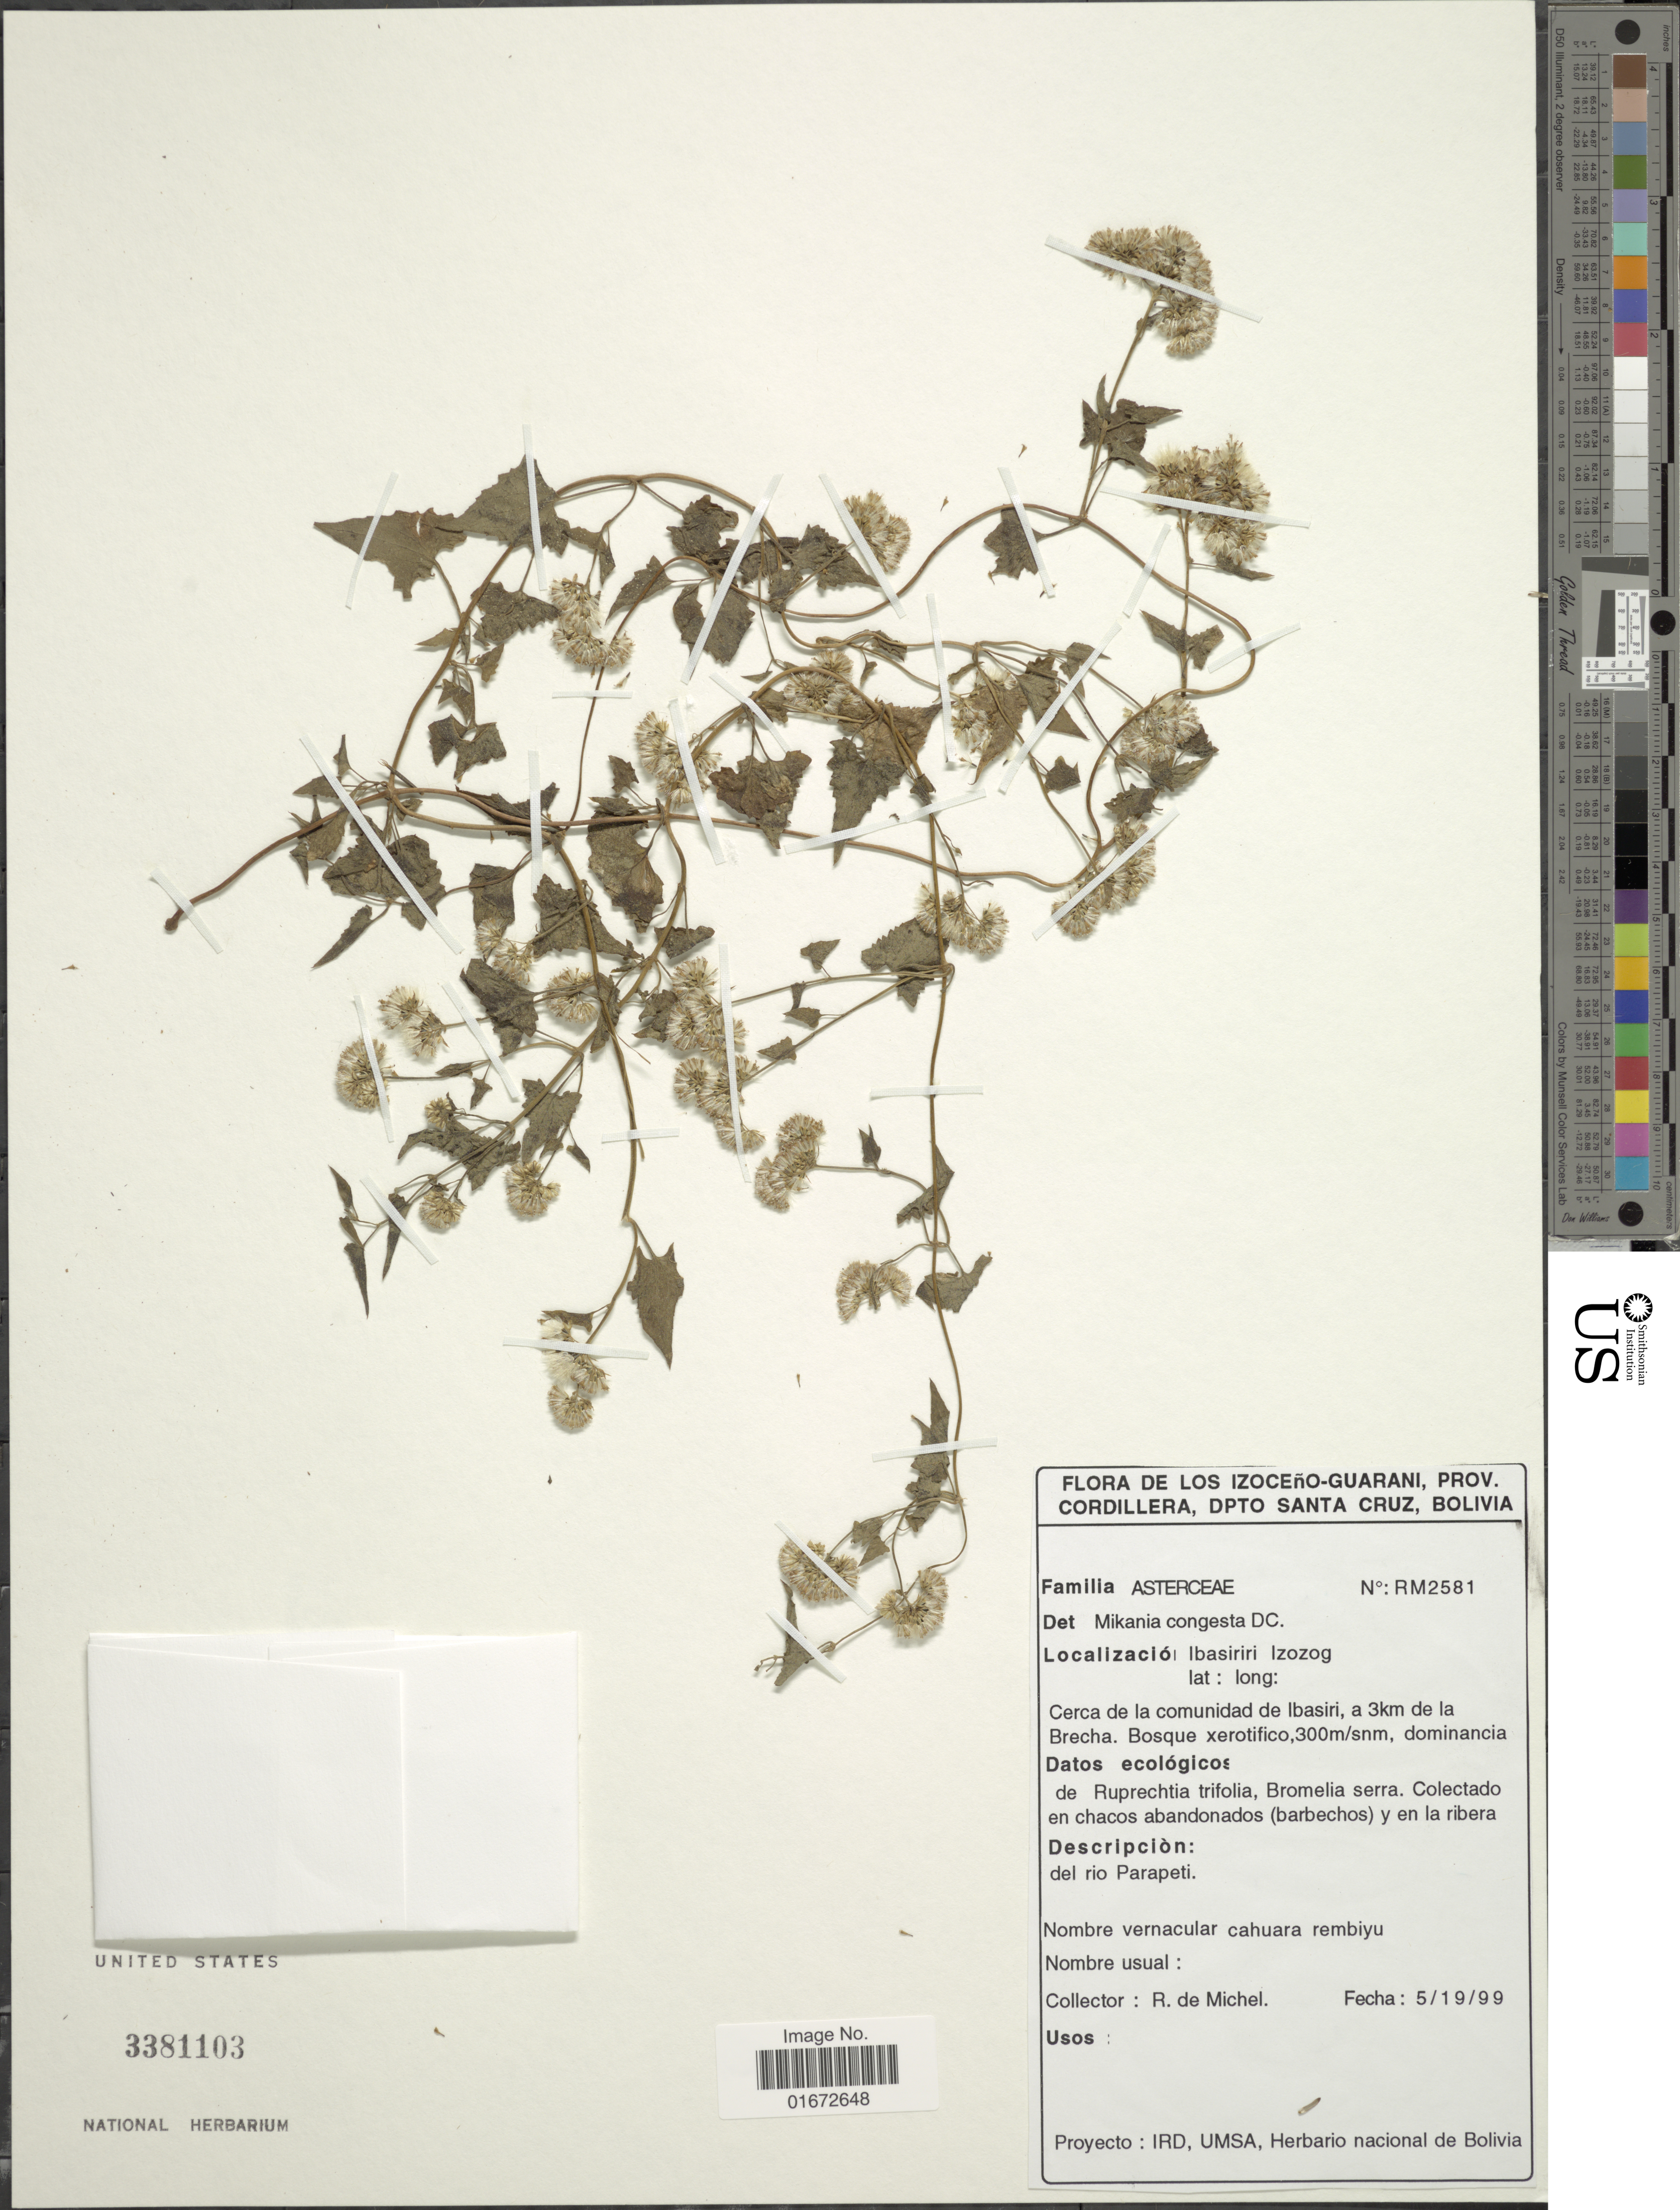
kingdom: Plantae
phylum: Tracheophyta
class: Magnoliopsida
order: Asterales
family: Asteraceae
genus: Mikania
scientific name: Mikania congesta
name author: DC.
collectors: R. d. Michel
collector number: RM2581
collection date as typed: Transcribed d/m/y: 19/5/99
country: Bolivia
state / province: Santa Cruz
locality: Los Izoceño-Guarani, Prov. Cordillera, Dpto Santa Cruz. Ibasiriri Izozog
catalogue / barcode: US 3381103